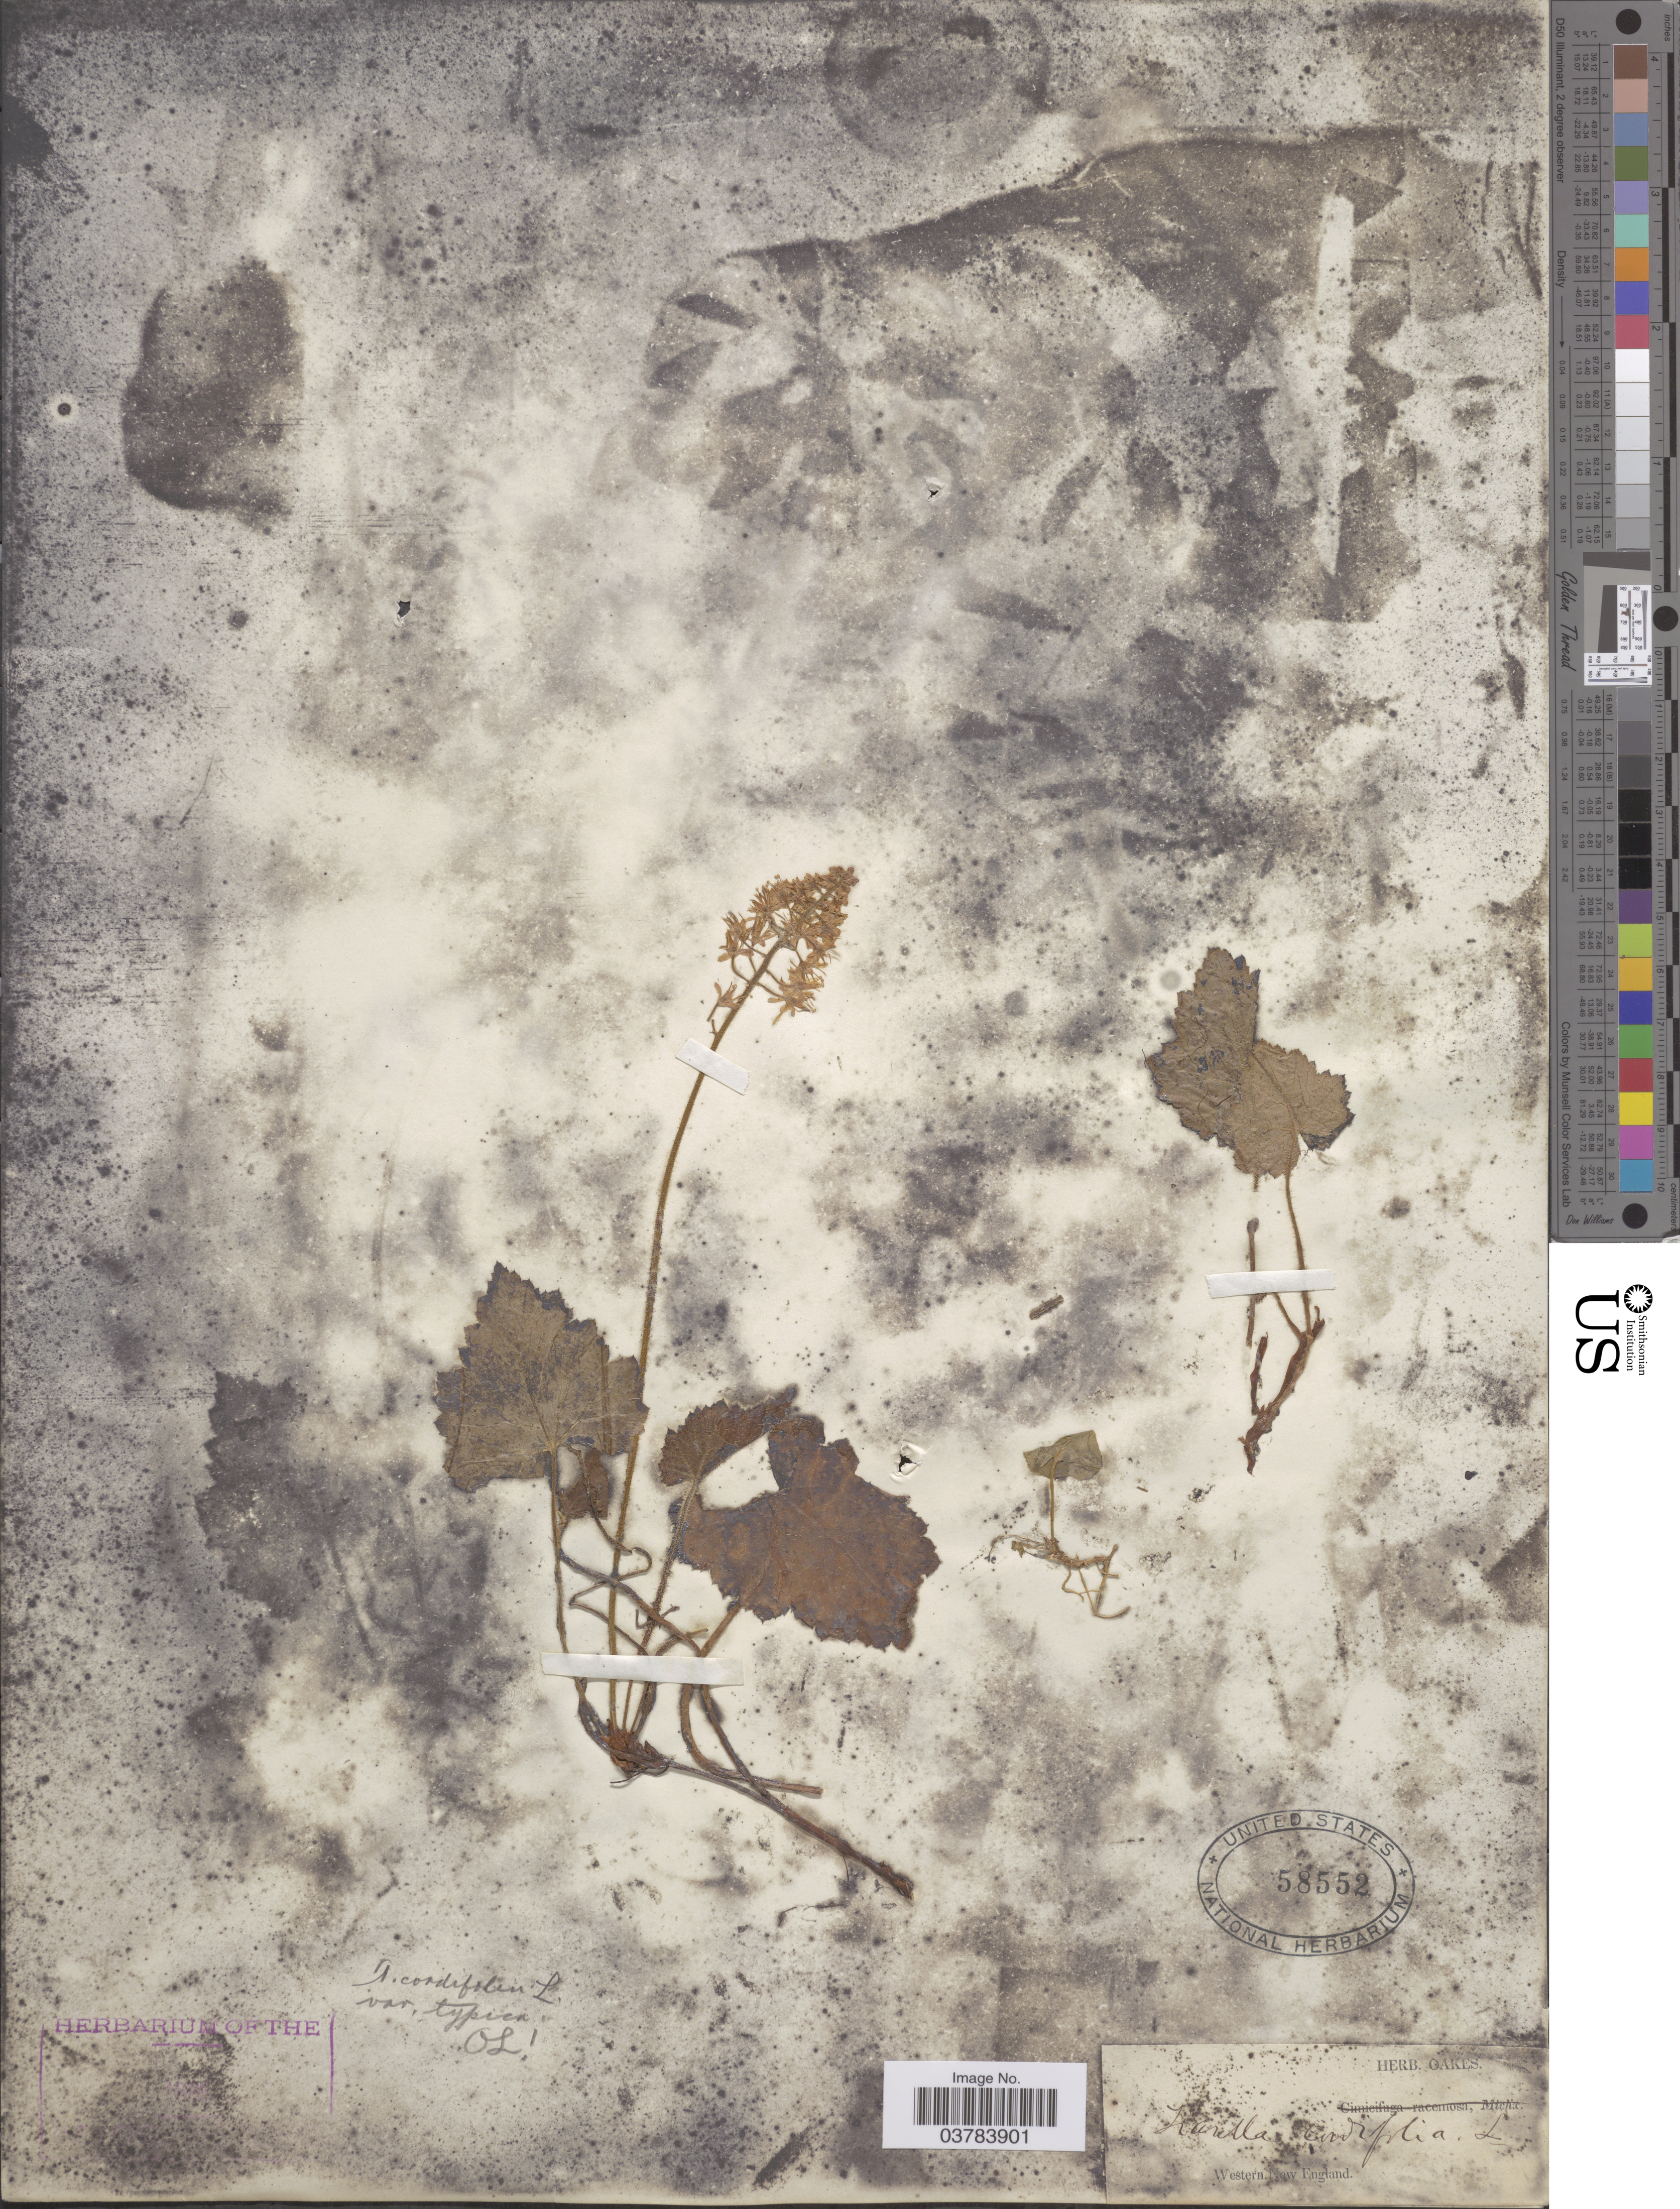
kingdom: Plantae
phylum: Tracheophyta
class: Magnoliopsida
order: Saxifragales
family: Saxifragaceae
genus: Tiarella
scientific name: Tiarella cordifolia var. typica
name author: Lakela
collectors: ex herb. Oakes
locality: Western New England.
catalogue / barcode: US 58552